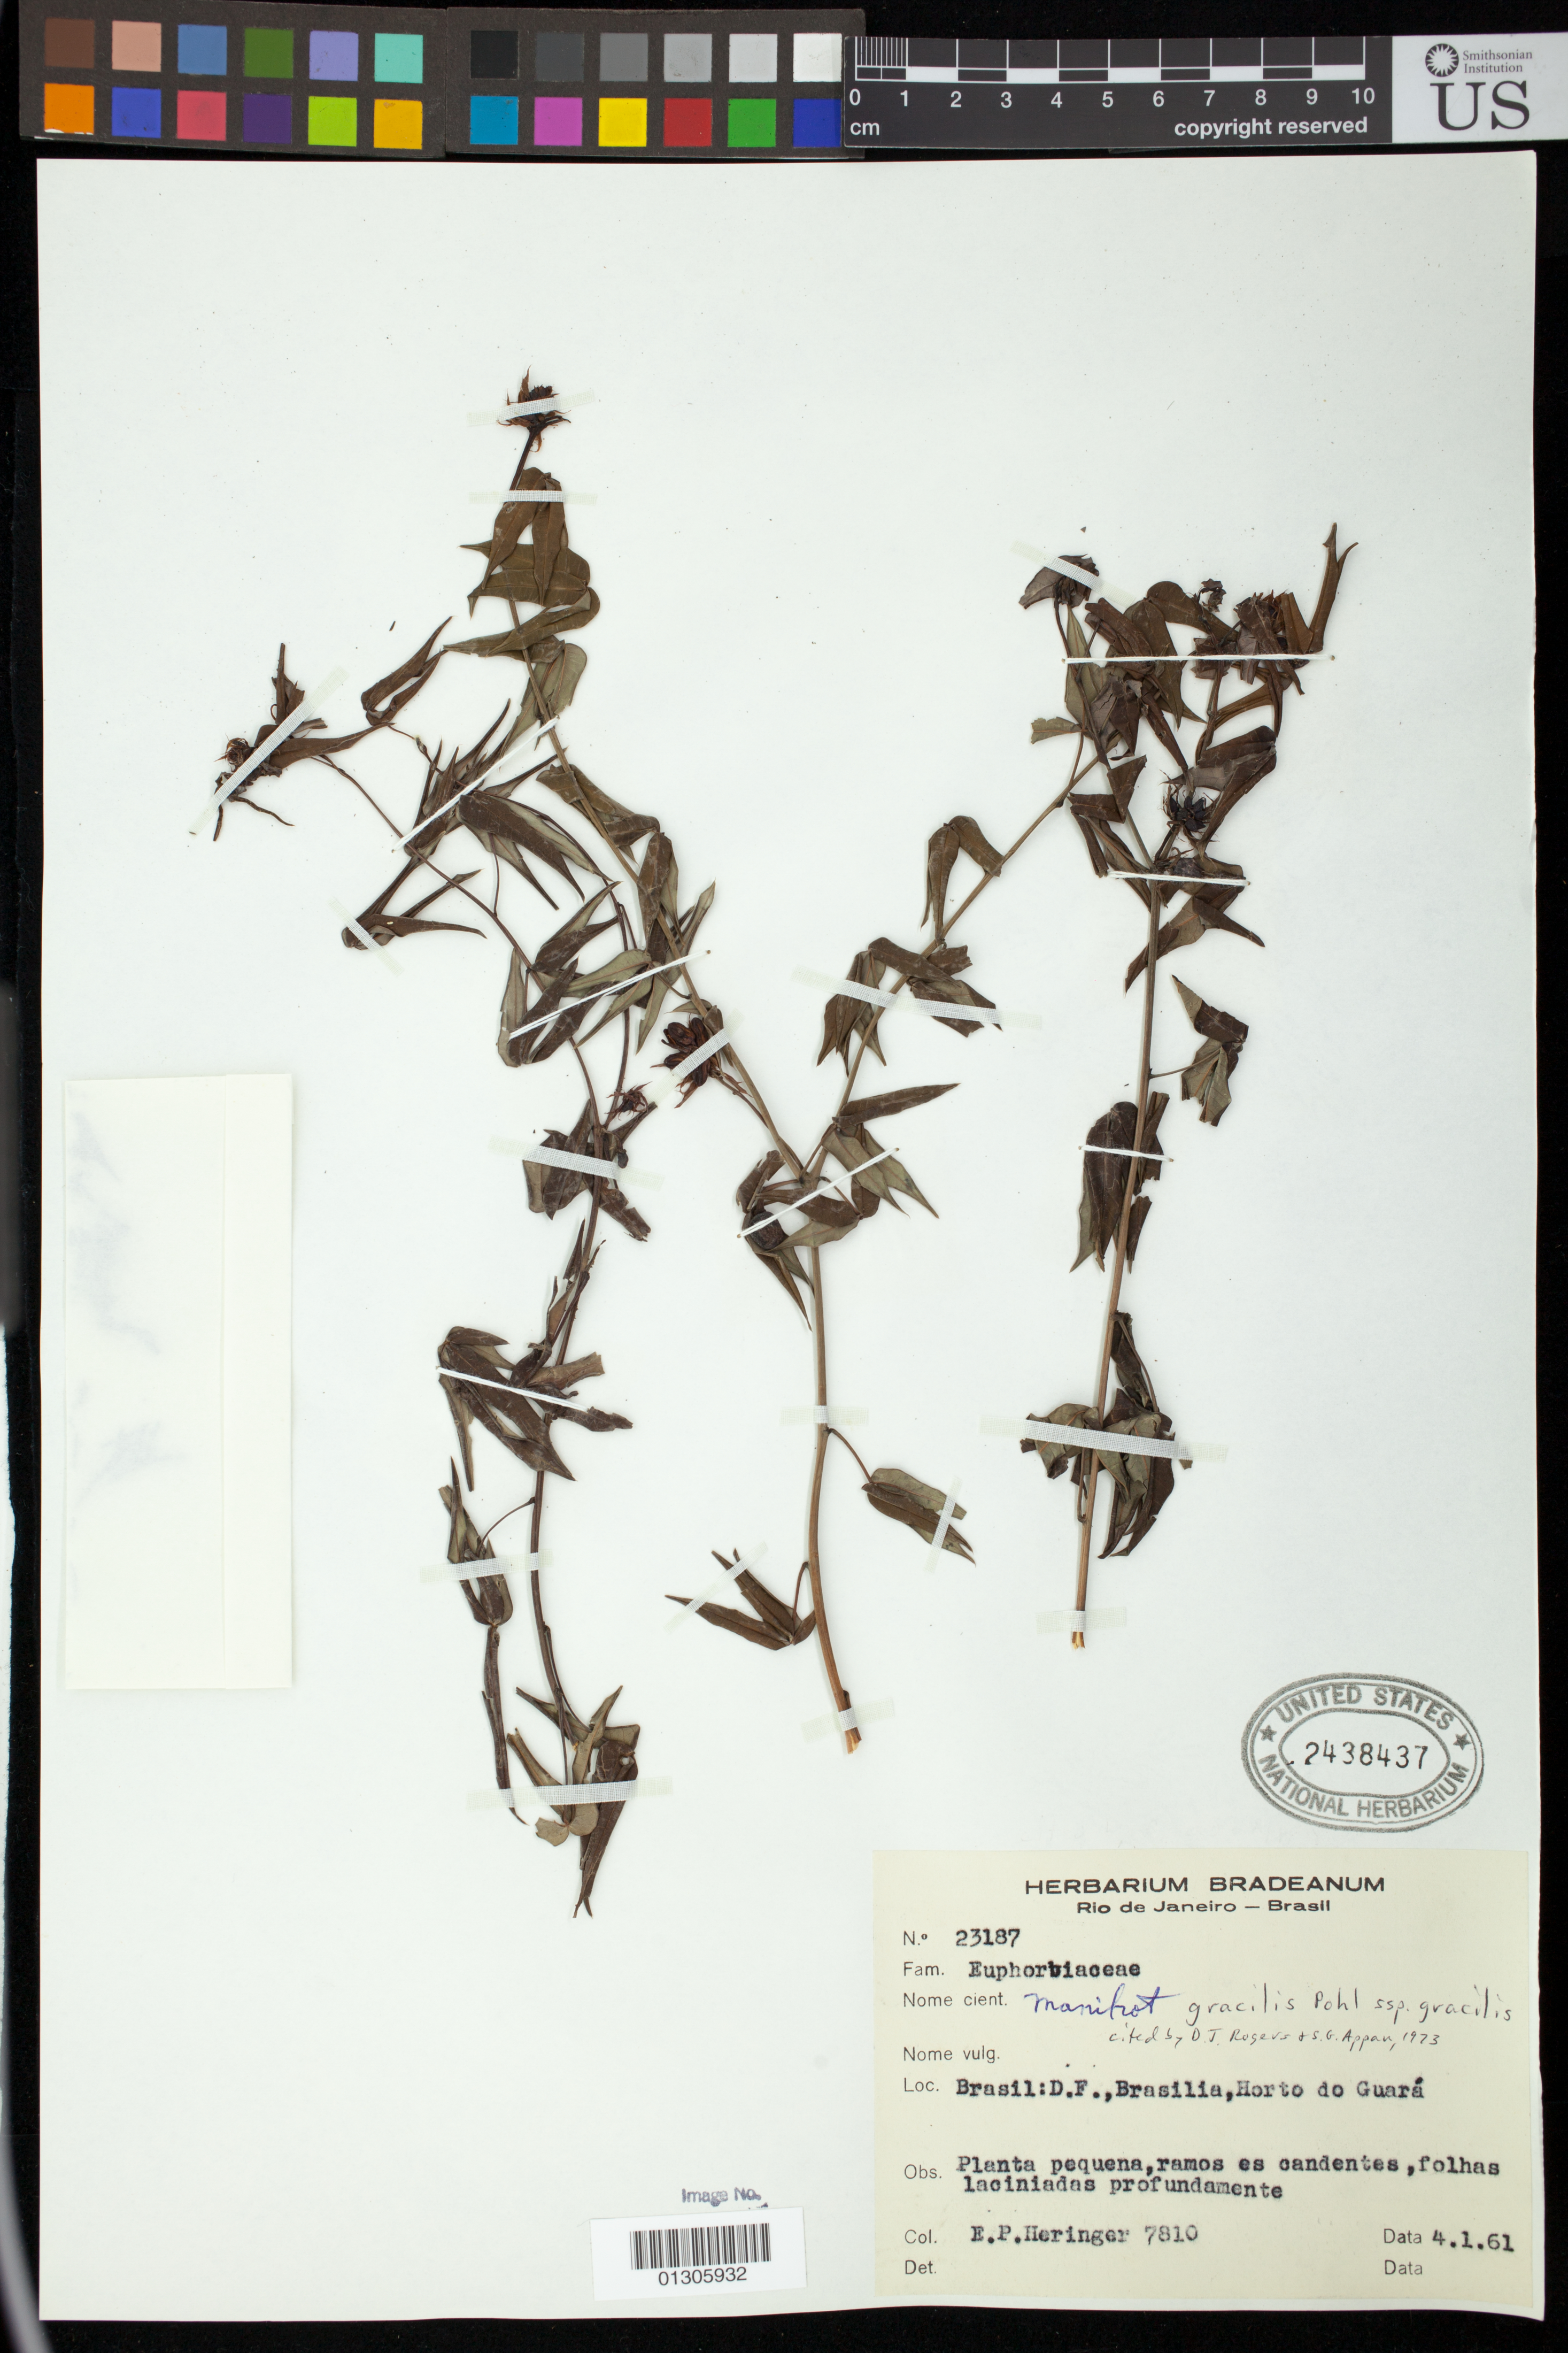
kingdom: Plantae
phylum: Tracheophyta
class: Magnoliopsida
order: Malpighiales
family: Euphorbiaceae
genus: Manihot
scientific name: Manihot esculenta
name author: Crantz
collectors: E. P. Heringer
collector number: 7810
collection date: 1960-04-01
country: Brazil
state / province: Distrito Federal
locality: Brasilia, Horto do Guara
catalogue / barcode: US 2438437